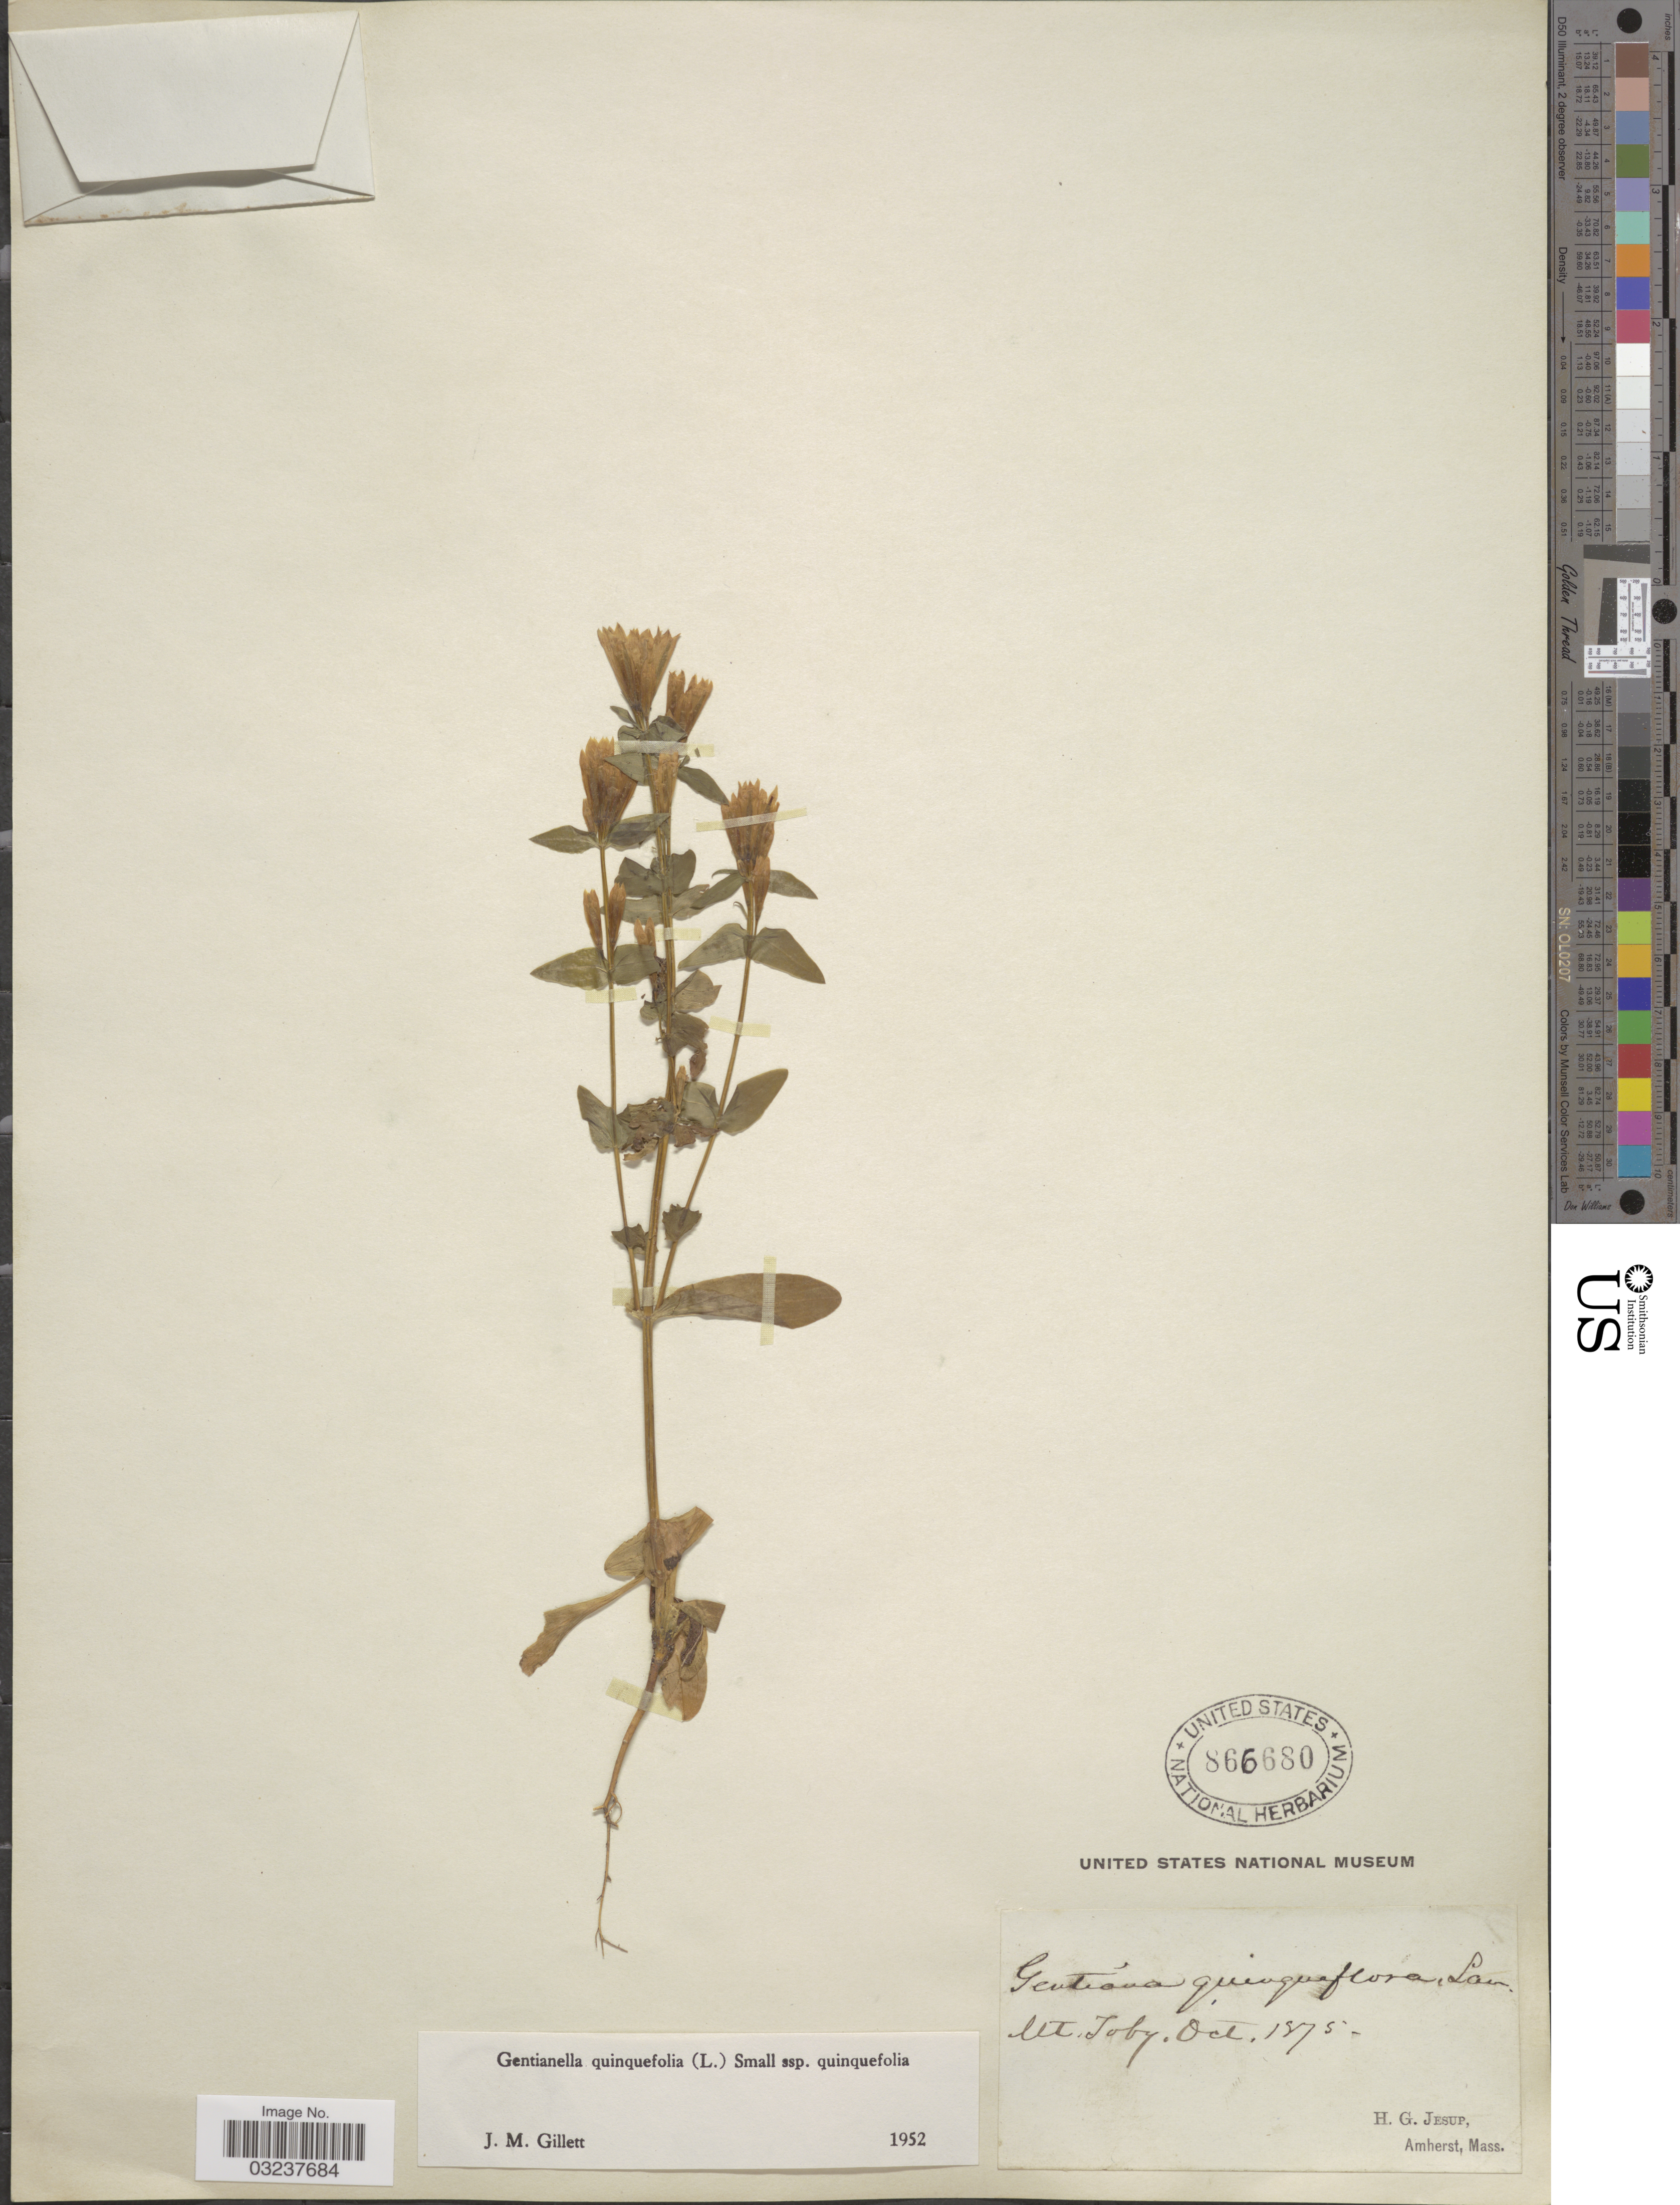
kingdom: Plantae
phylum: Tracheophyta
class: Magnoliopsida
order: Gentianales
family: Gentianaceae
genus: Gentianella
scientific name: Gentianella quinquefolia subsp. quinquefolia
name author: (L.) Small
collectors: H. Jesup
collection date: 1875-10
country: United States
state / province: Massachusetts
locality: Mt. Toby.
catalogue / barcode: US 866680